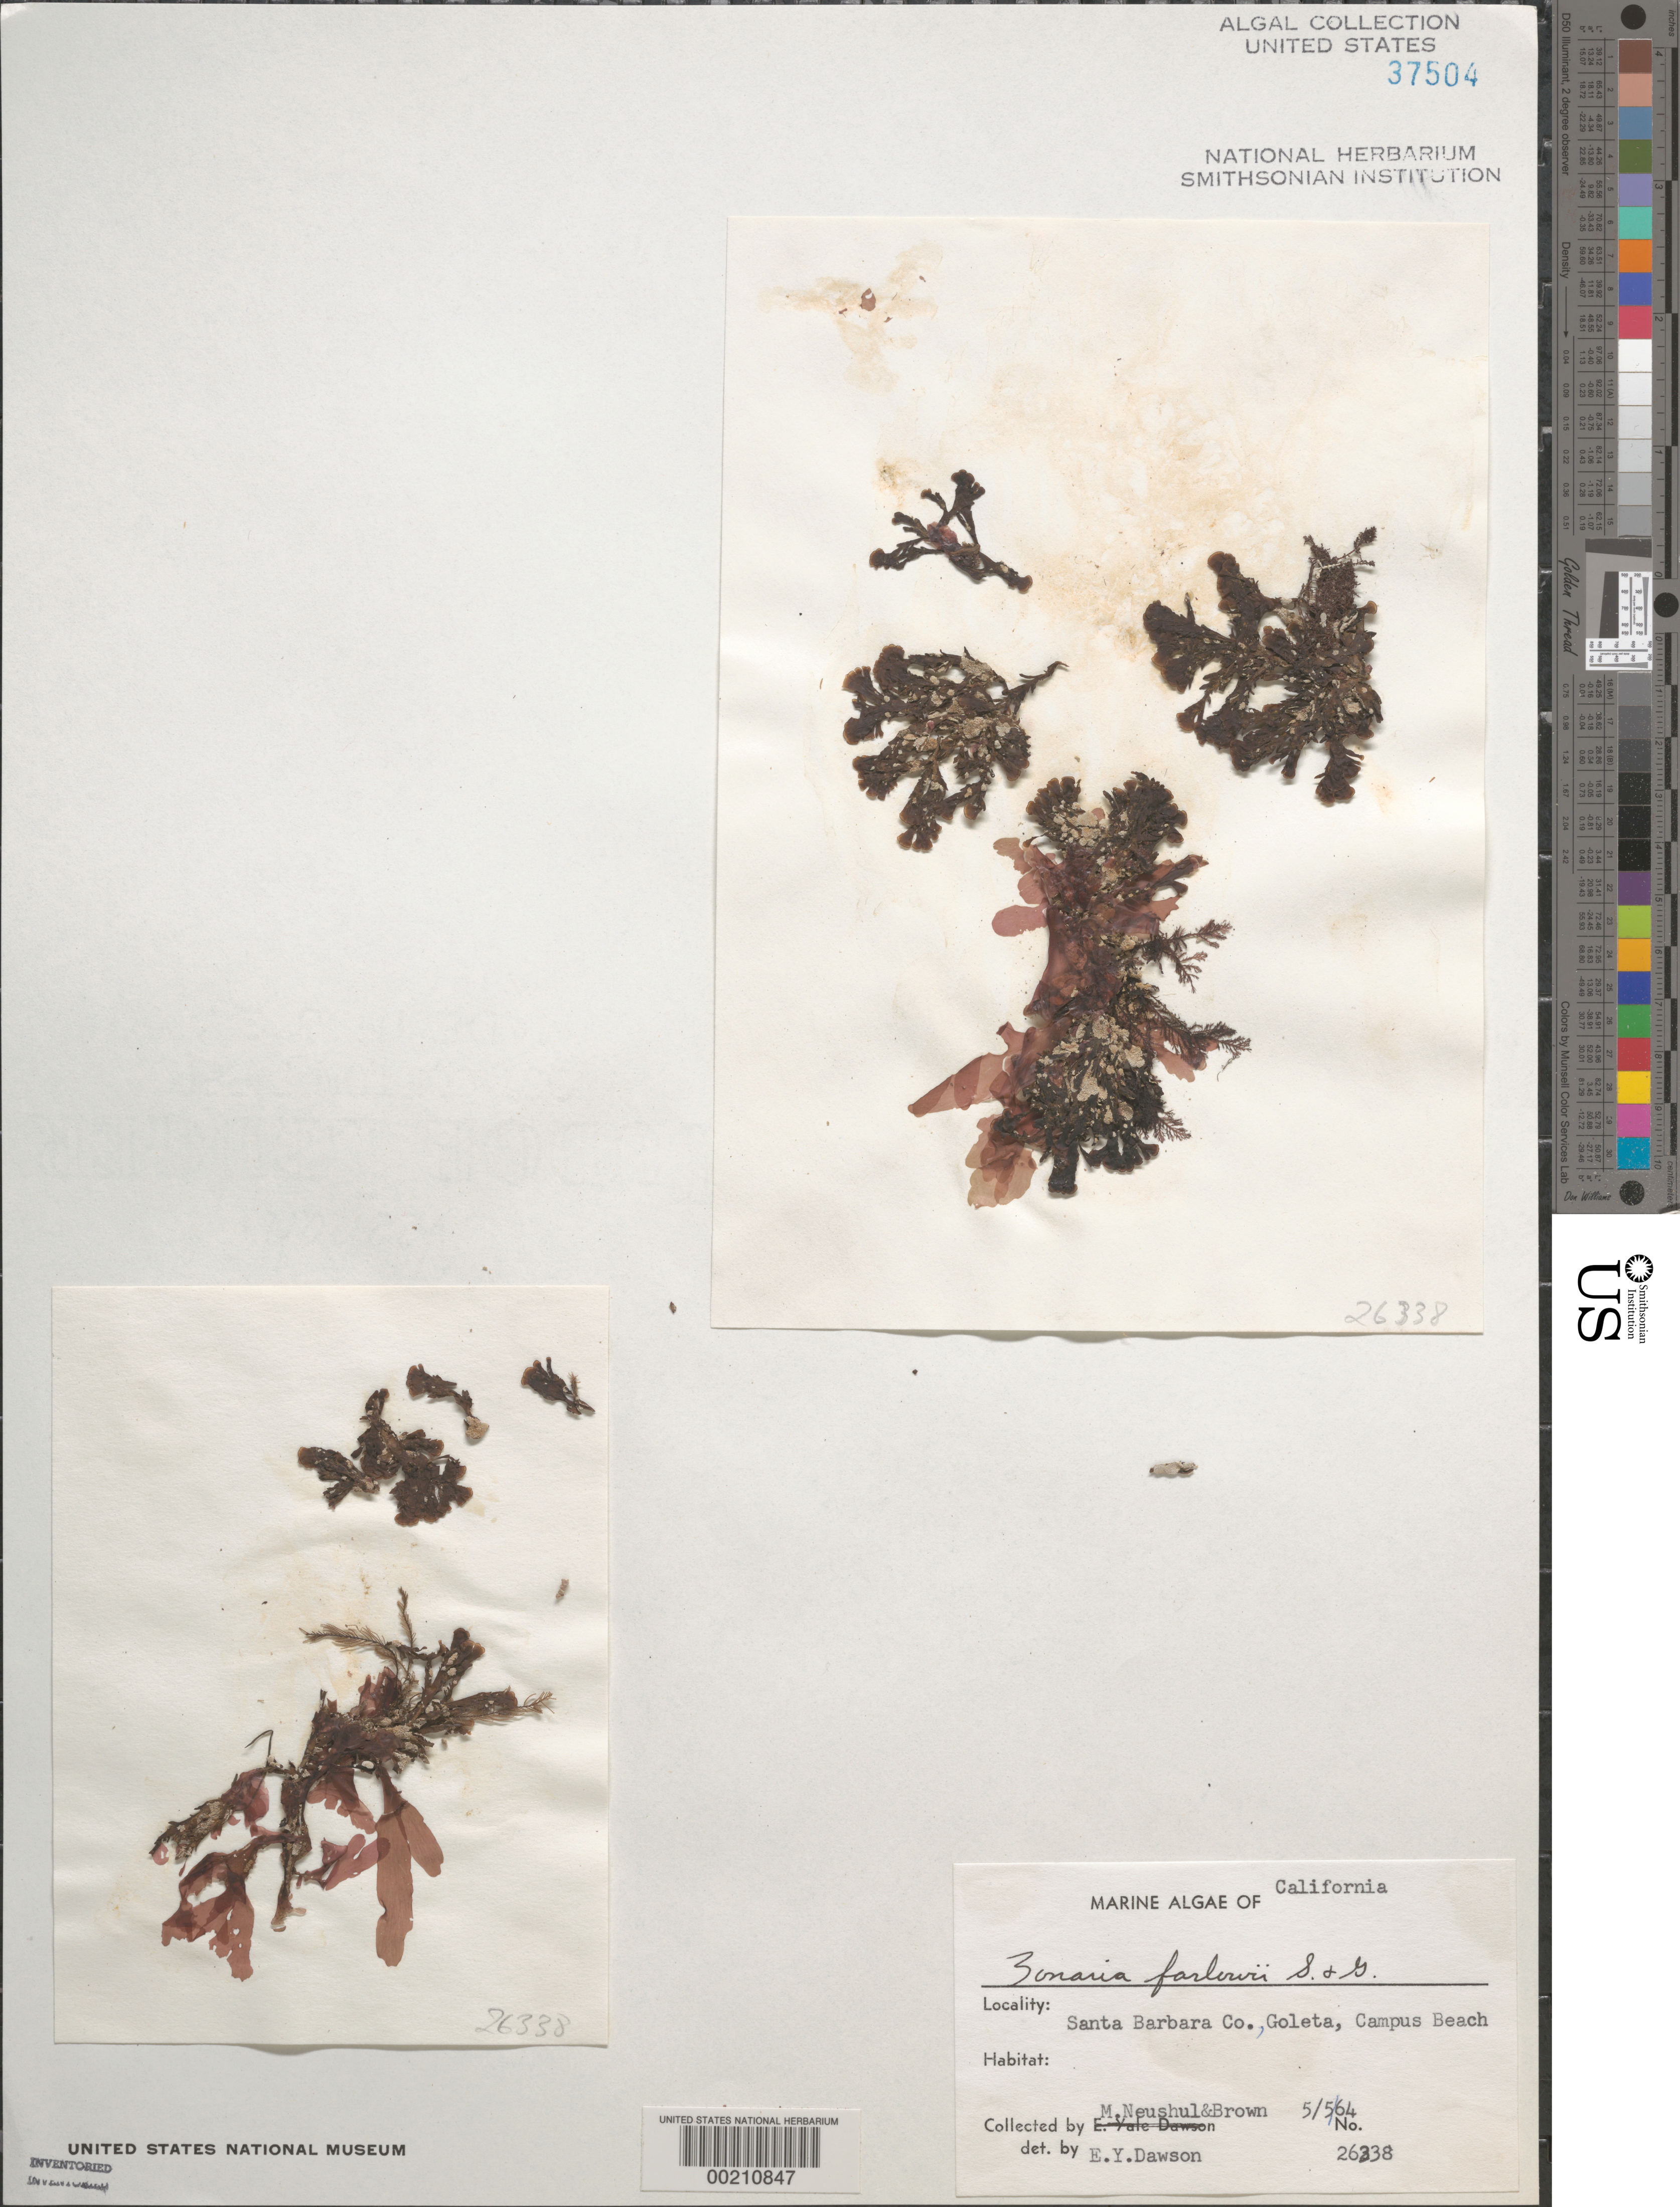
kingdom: Chromista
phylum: Ochrophyta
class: Phaeophyceae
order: Dictyotales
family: Dictyotaceae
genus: Zonaria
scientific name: Zonaria farlowii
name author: Setch. & N.L. Gardner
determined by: Dawson, E. Y.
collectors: M. Neushul & D. Brown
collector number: EYD 26338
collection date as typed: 05 May 1964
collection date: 1964-05-05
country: United States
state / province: California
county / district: Santa Barbara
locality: Campus Beach, Goleta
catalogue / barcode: US 37504